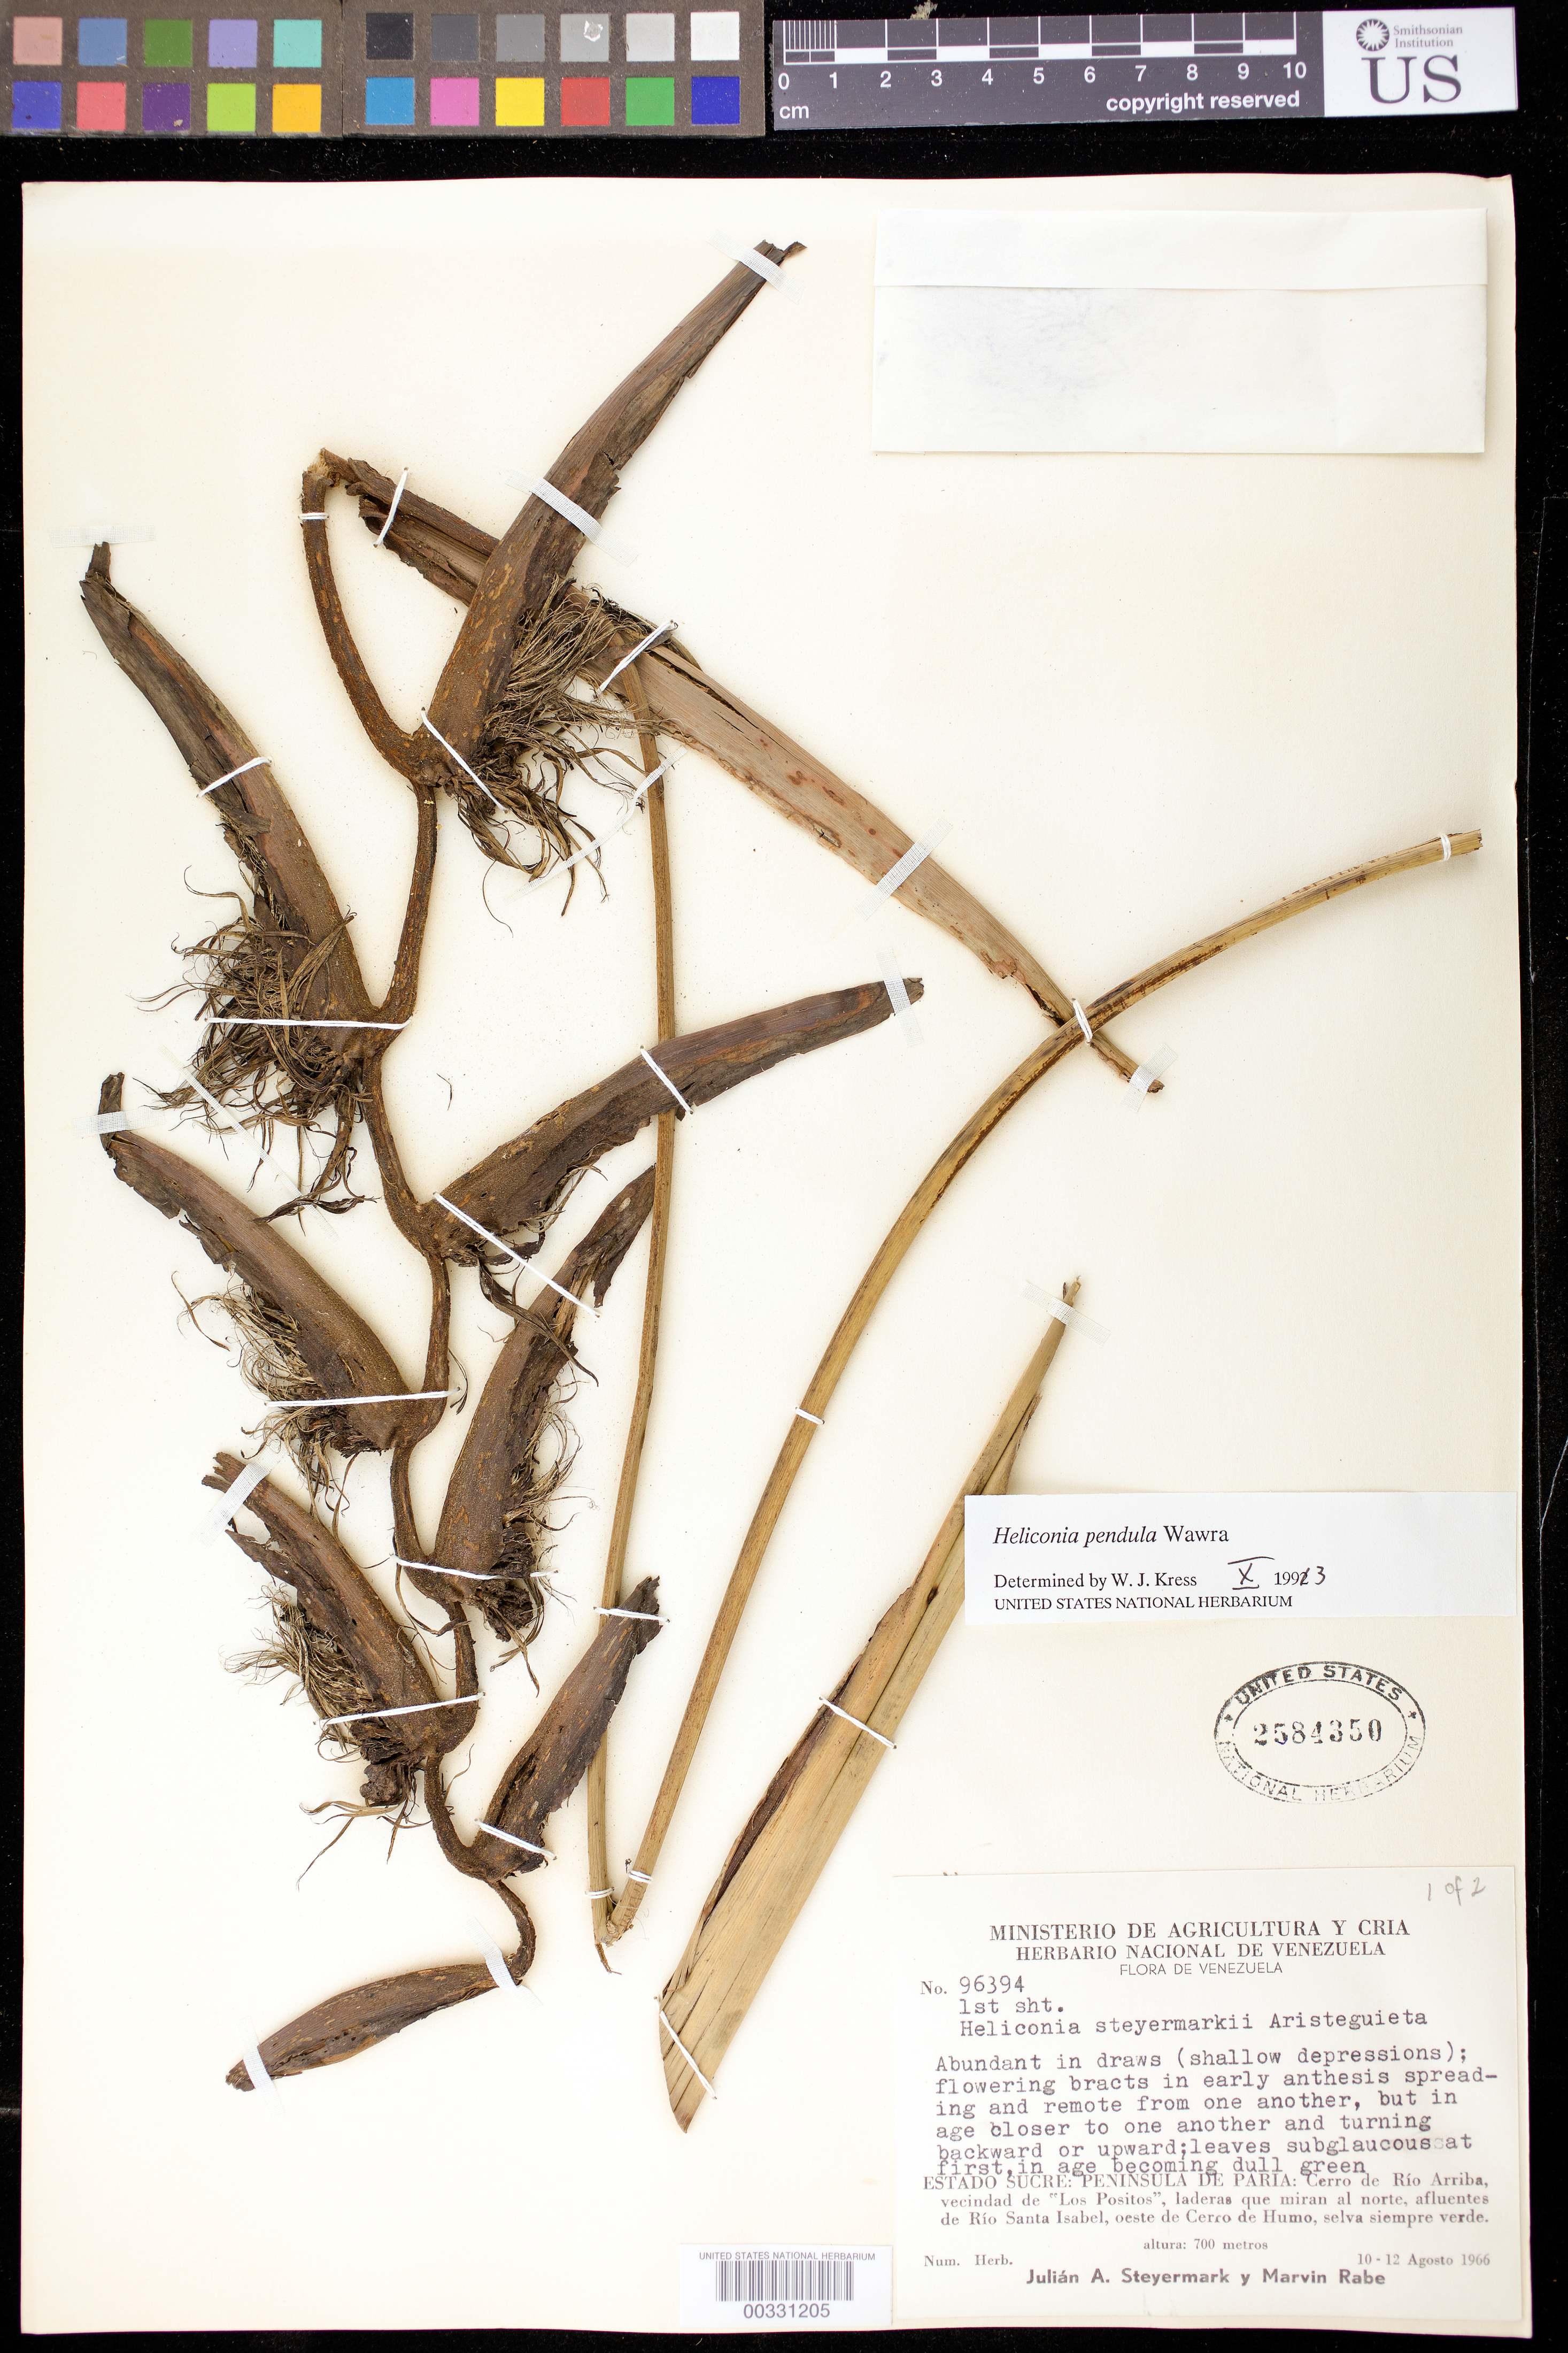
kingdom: Plantae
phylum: Tracheophyta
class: Liliopsida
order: Zingiberales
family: Heliconiaceae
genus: Heliconia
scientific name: Heliconia sp.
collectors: J. Steyermark & M. Rabe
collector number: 96394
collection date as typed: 10 Aug 1966 to 12 Aug 1966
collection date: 1966-08-10/1966-08-12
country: Venezuela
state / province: Sucre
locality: Peninsula de paria, cerro de rio arriba, vicinity of "los positos", slope facing n, tributaries of rio santa isabel, ...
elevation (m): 700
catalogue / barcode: US 2584350